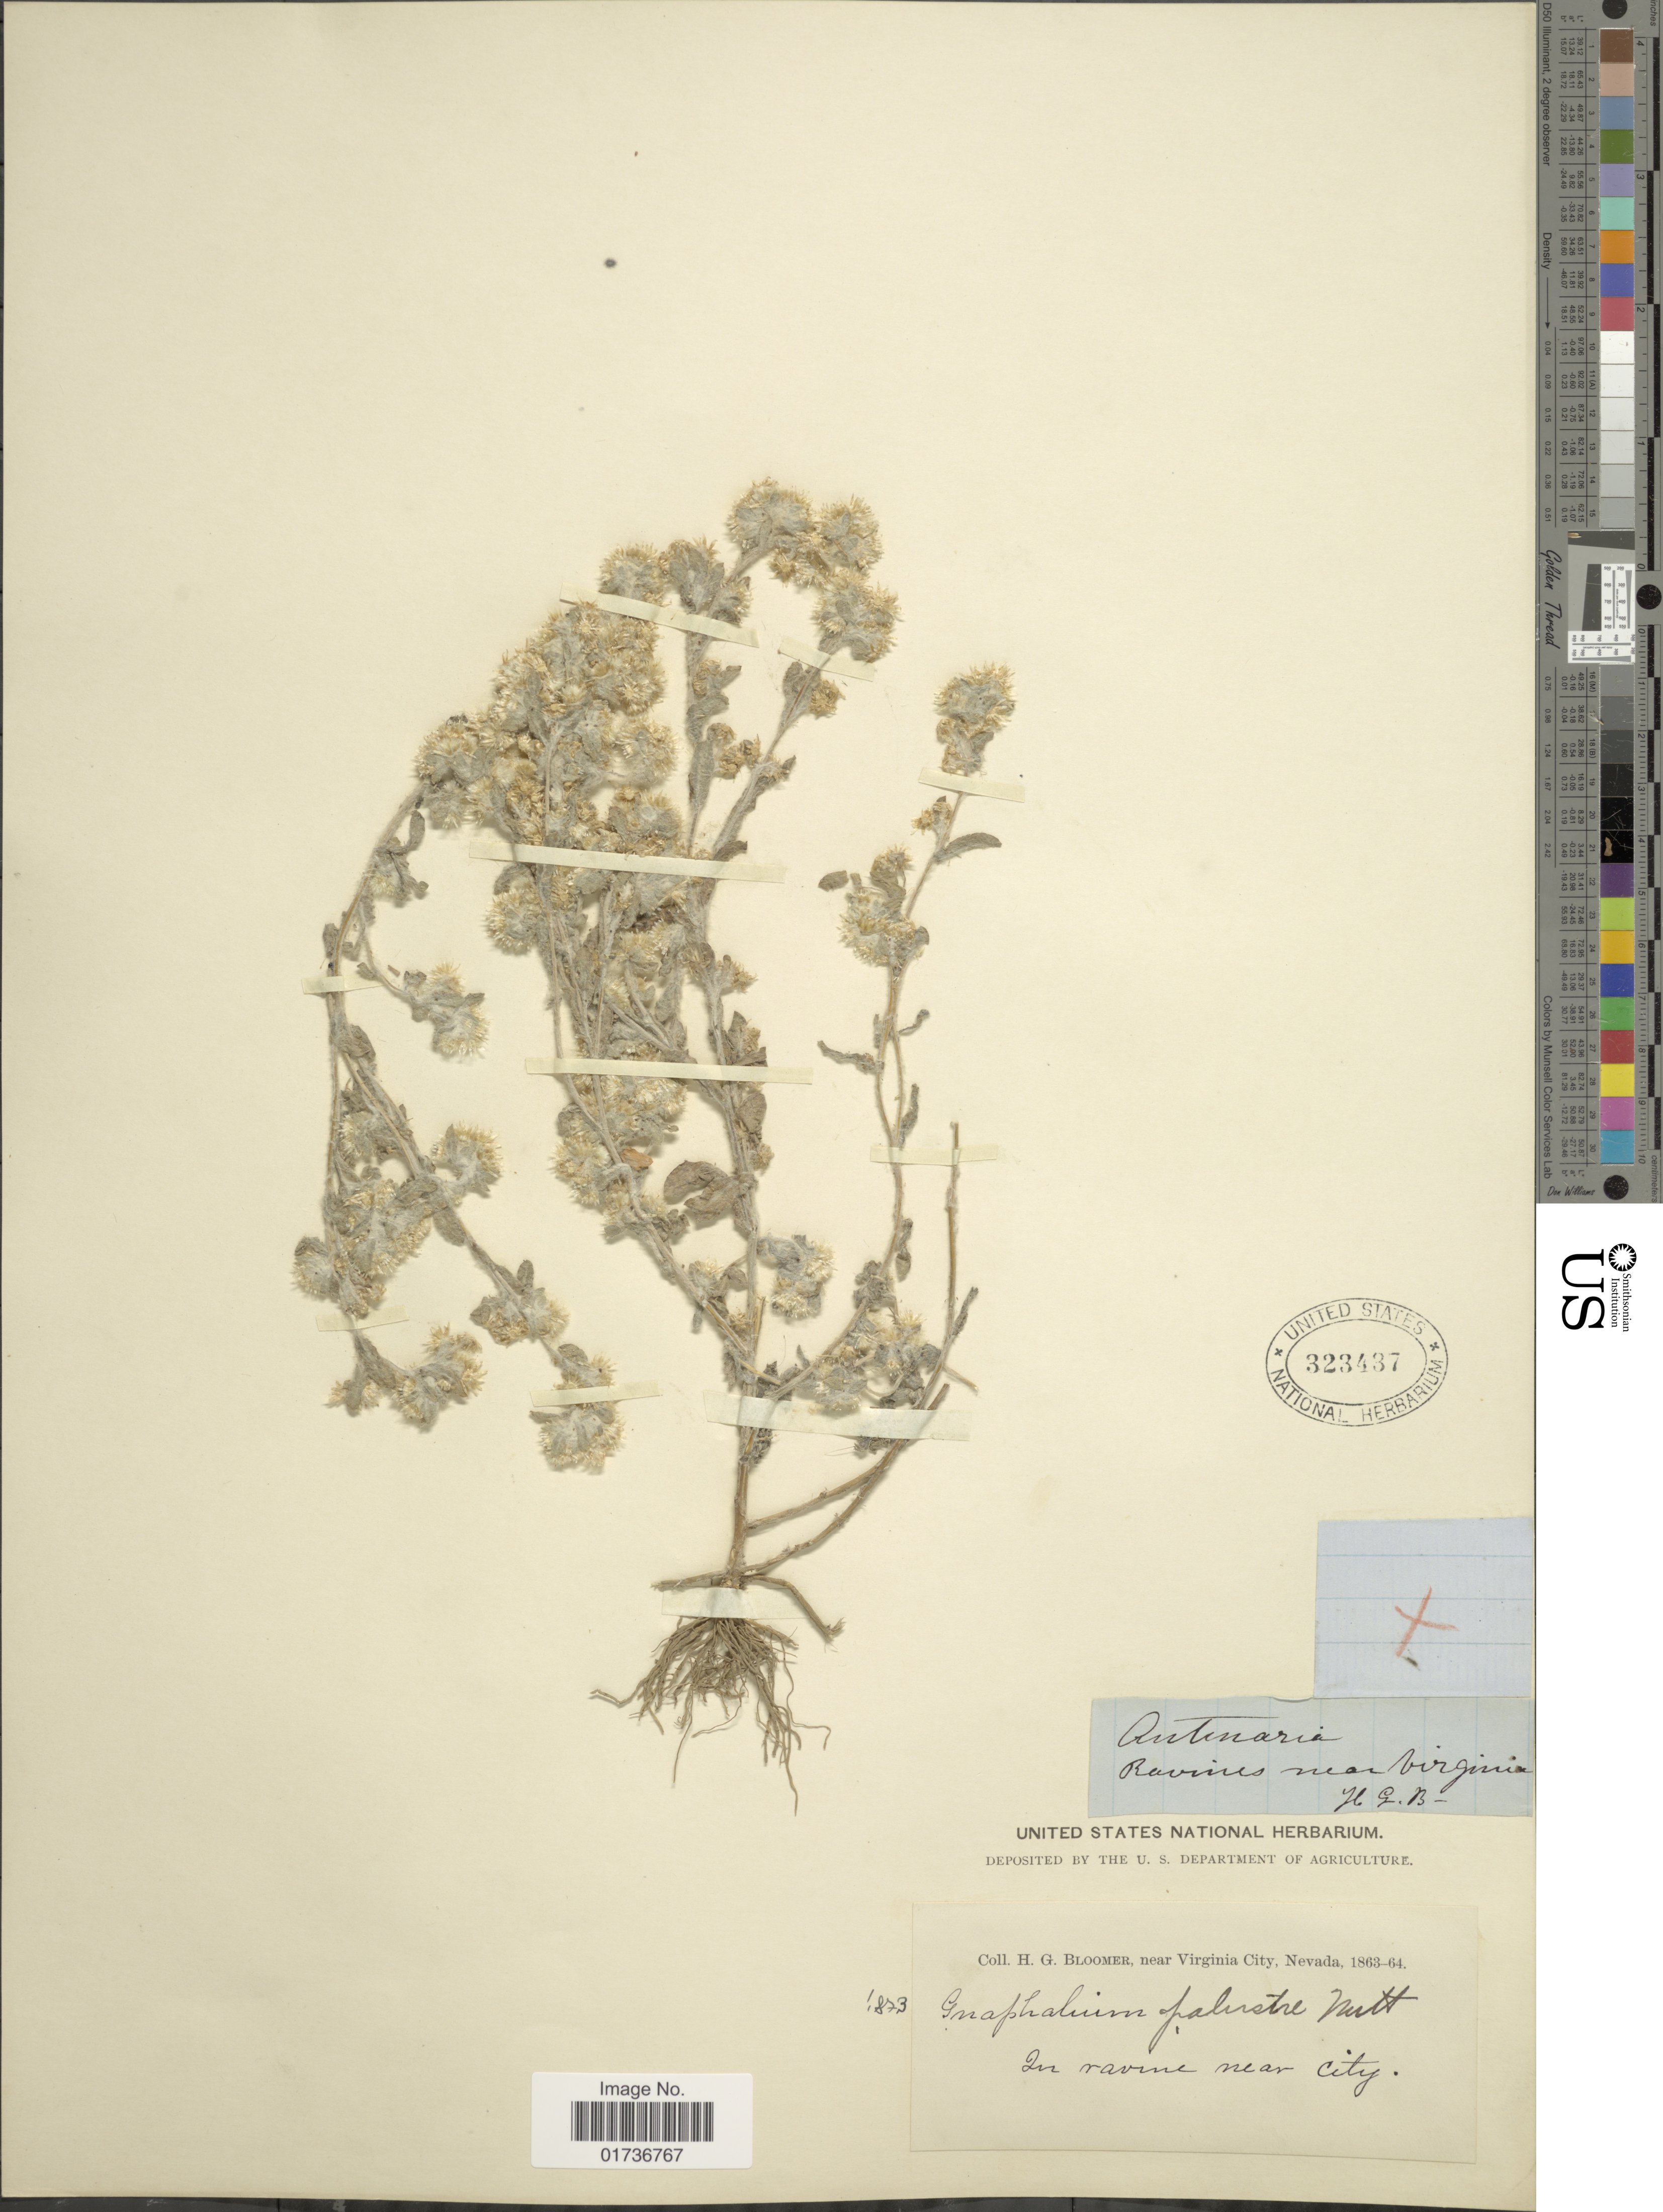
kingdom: Plantae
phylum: Tracheophyta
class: Magnoliopsida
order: Asterales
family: Asteraceae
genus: Gnaphalium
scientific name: Gnaphalium palustre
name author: Nutt.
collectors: H. Bloomer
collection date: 1863/1864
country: United States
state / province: Nevada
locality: Near Virginia City. In ravine near city.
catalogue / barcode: US 323437